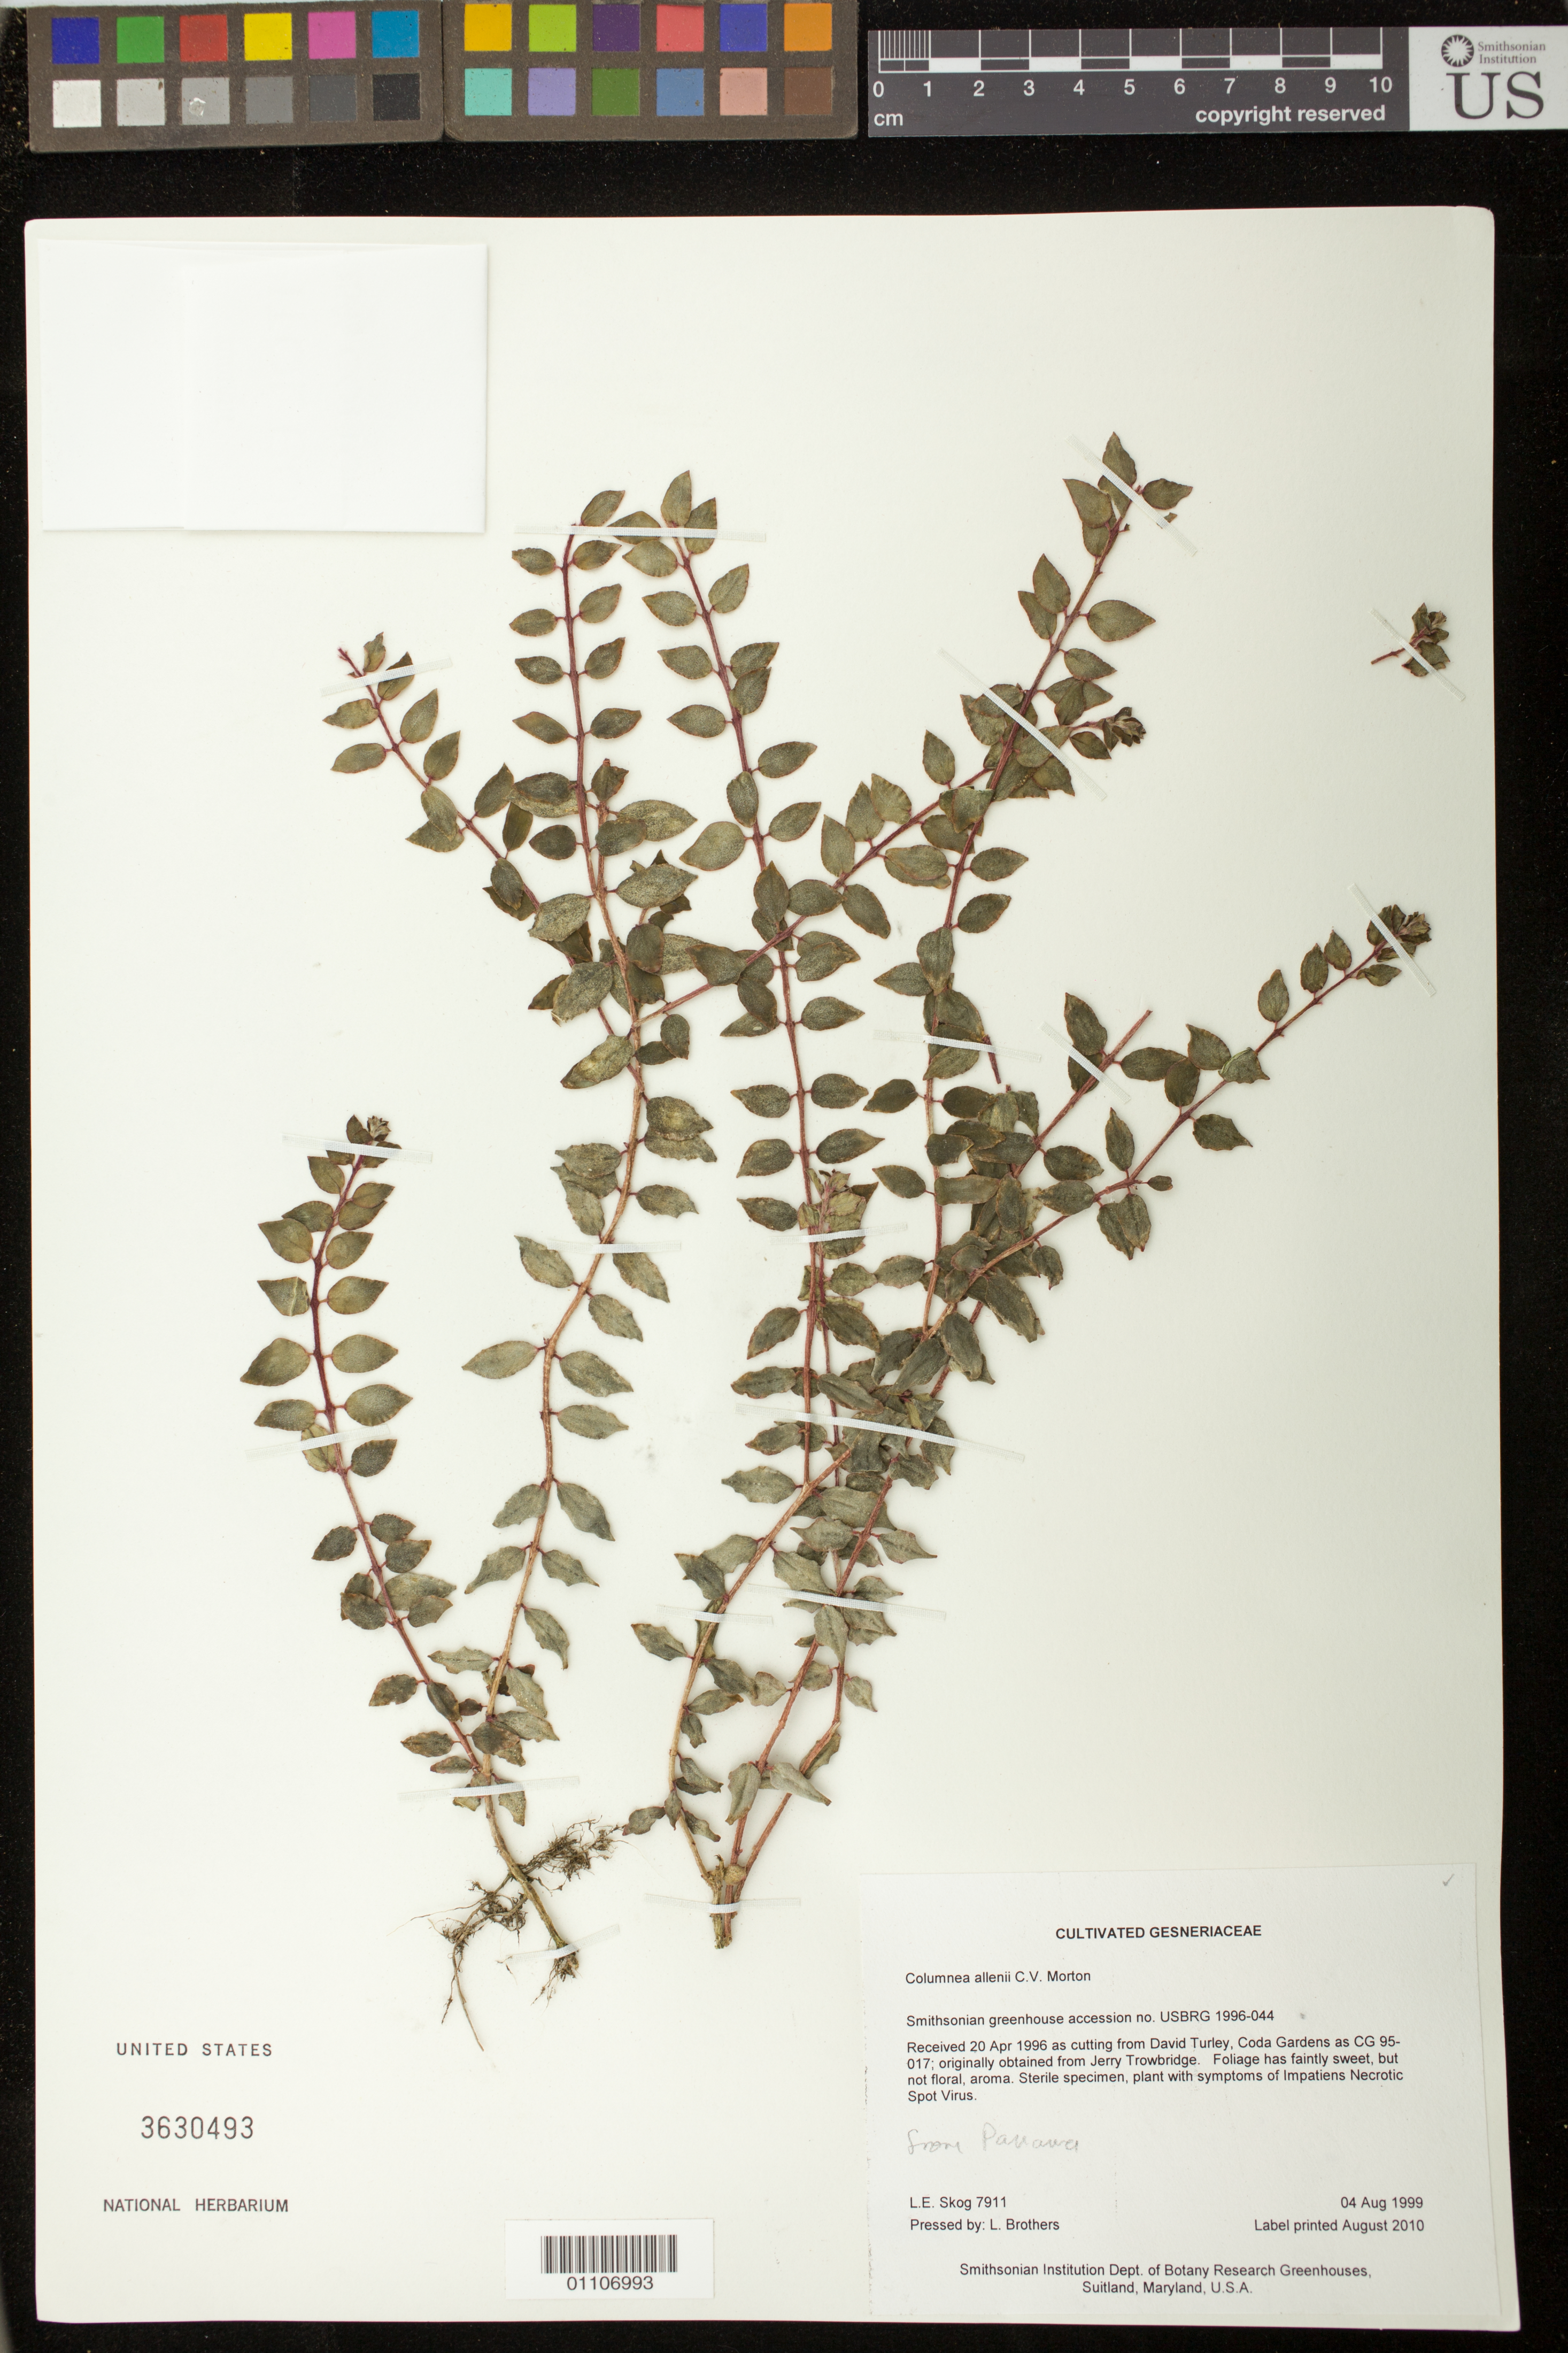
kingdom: Plantae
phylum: Tracheophyta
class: Magnoliopsida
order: Lamiales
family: Gesneriaceae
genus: Columnea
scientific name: Columnea allenii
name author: C.V. Morton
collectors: L. E. Skog & L. Brothers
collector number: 7911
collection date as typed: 04 Aug 1999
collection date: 1999-08-04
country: United States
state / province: Maryland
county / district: Prince George's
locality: Smithsonian Institution Dept. of Botany Research Greenhouses, Suitland, Maryland, U.S.A.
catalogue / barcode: US 3630493